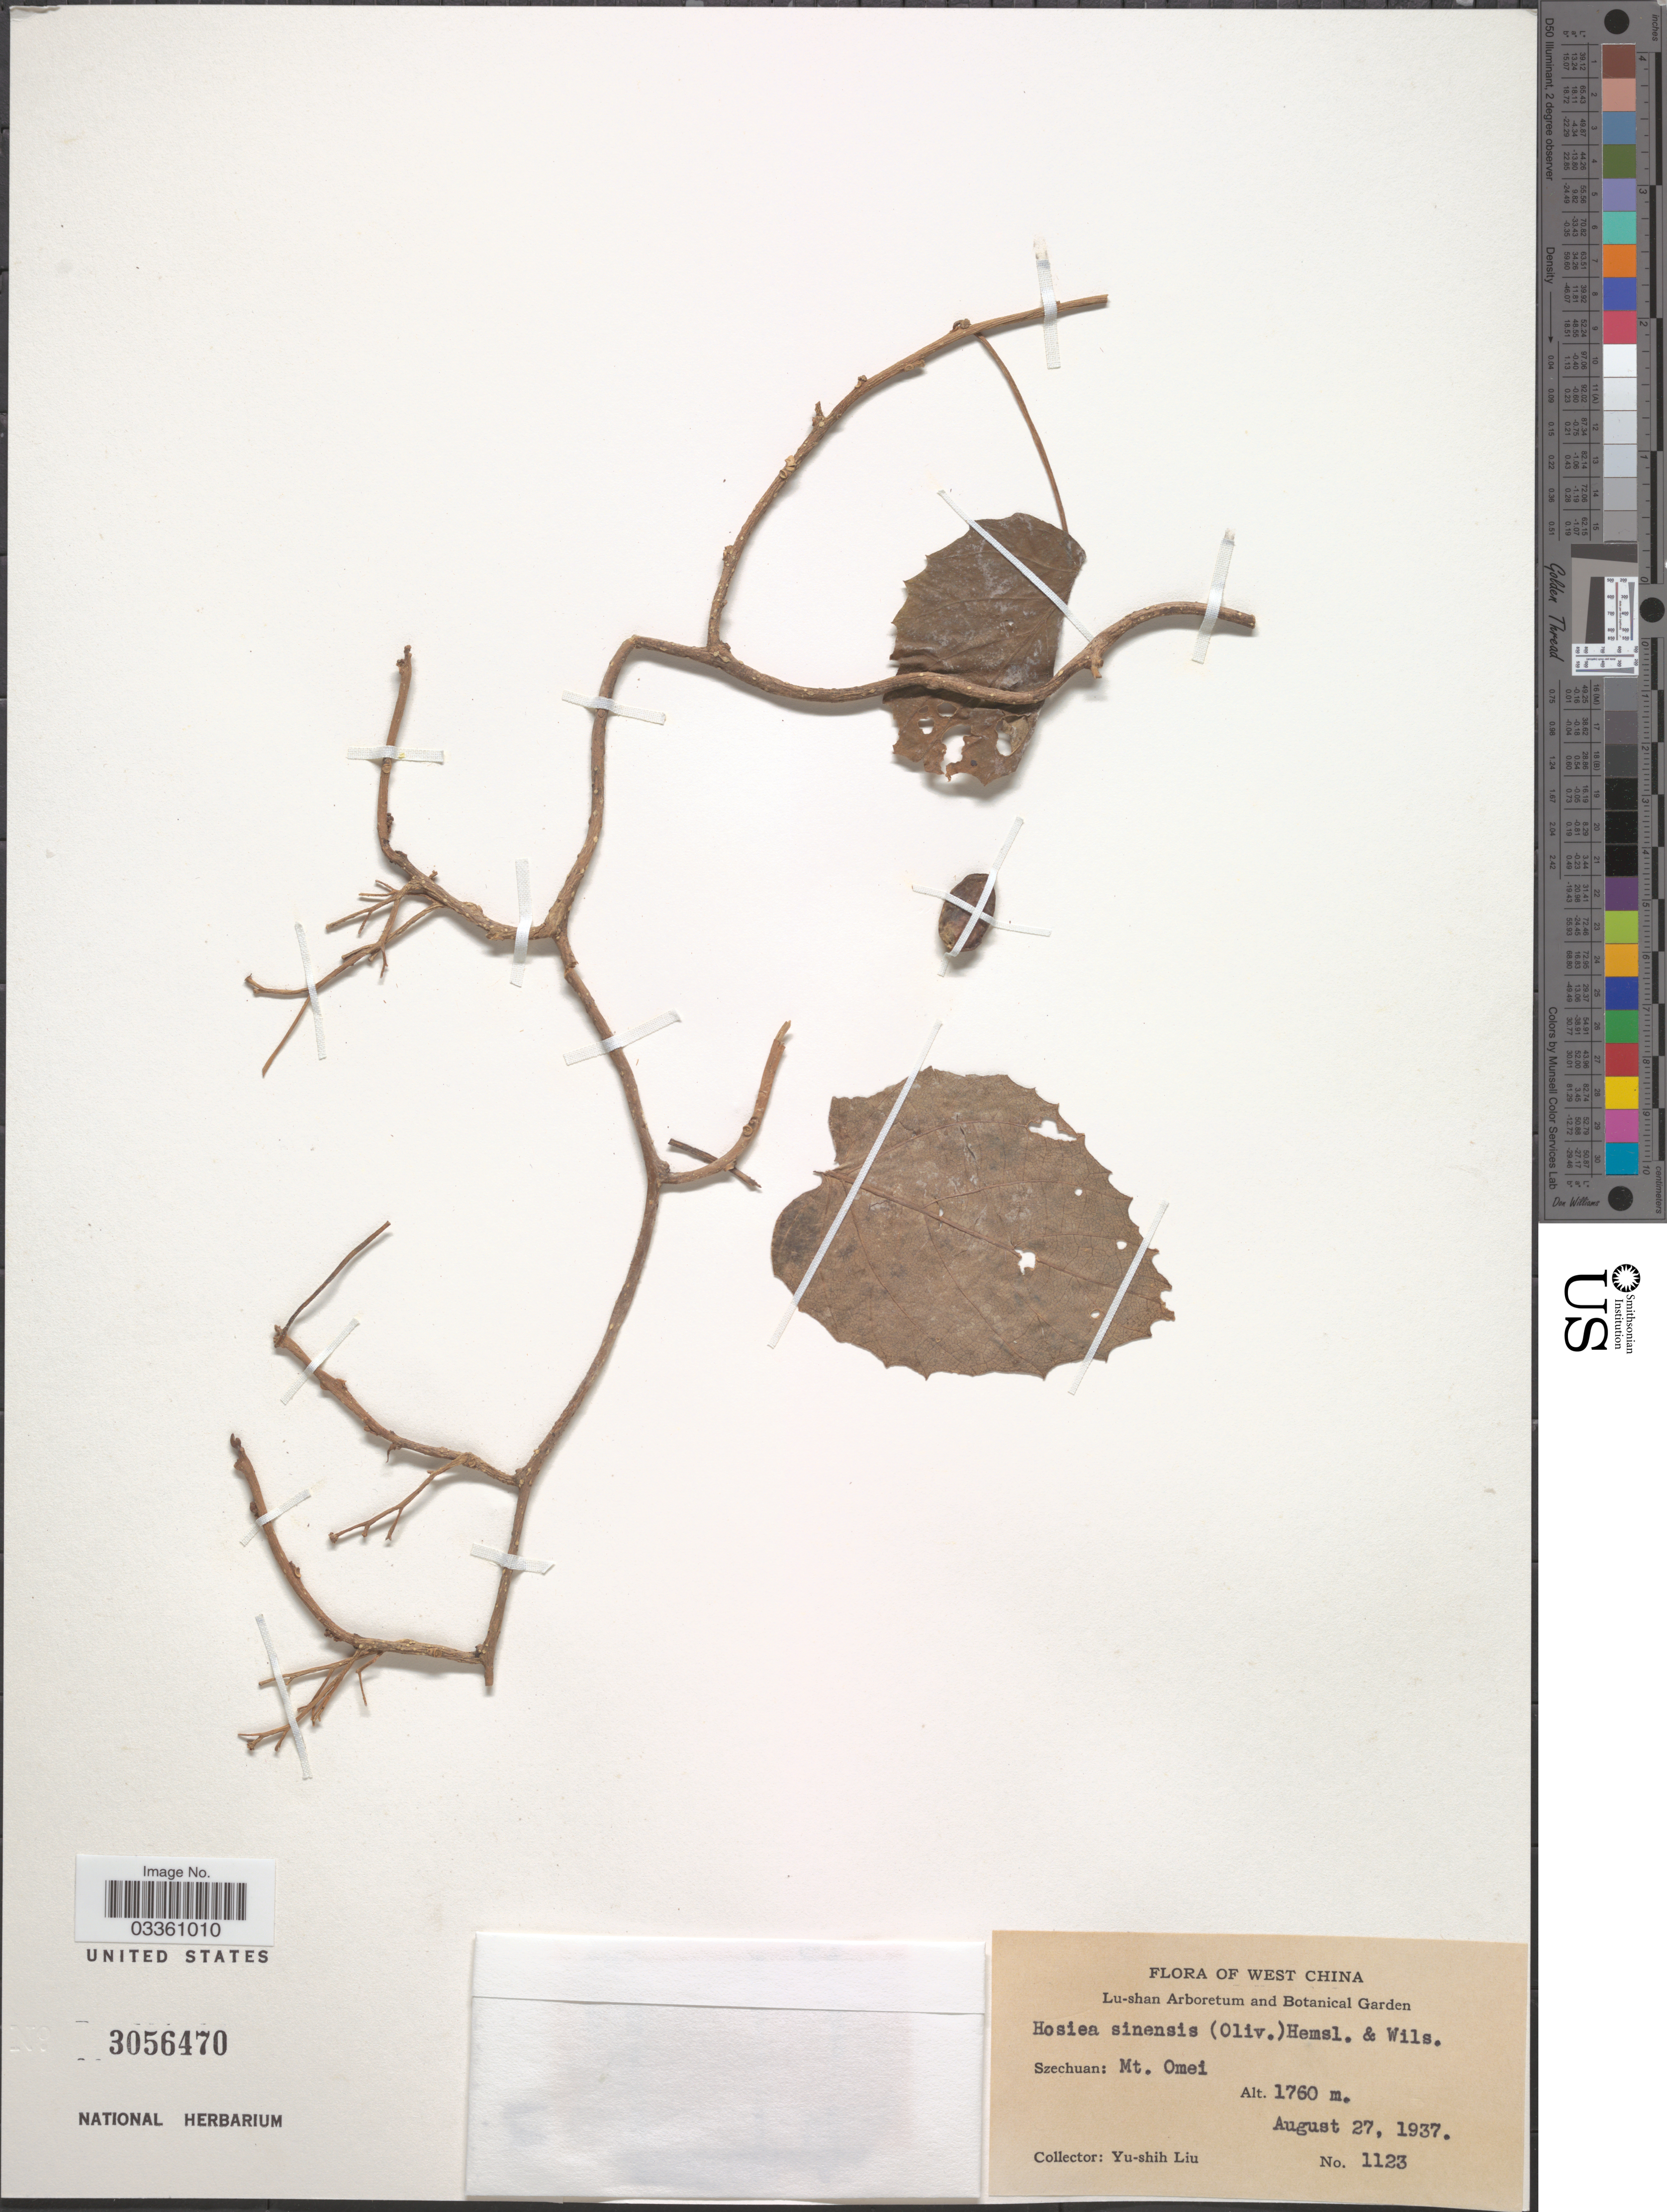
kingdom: Plantae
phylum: Tracheophyta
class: Magnoliopsida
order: Icacinales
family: Icacinaceae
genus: Hosiea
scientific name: Hosiea sinensis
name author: (Oliv.) Hemsl. & E.H. Wilson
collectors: Y.-S. Liu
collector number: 1123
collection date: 1937-08-27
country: China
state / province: Sichuan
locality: West China. Szechuan: Mt. Omei.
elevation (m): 1760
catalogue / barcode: US 3056470